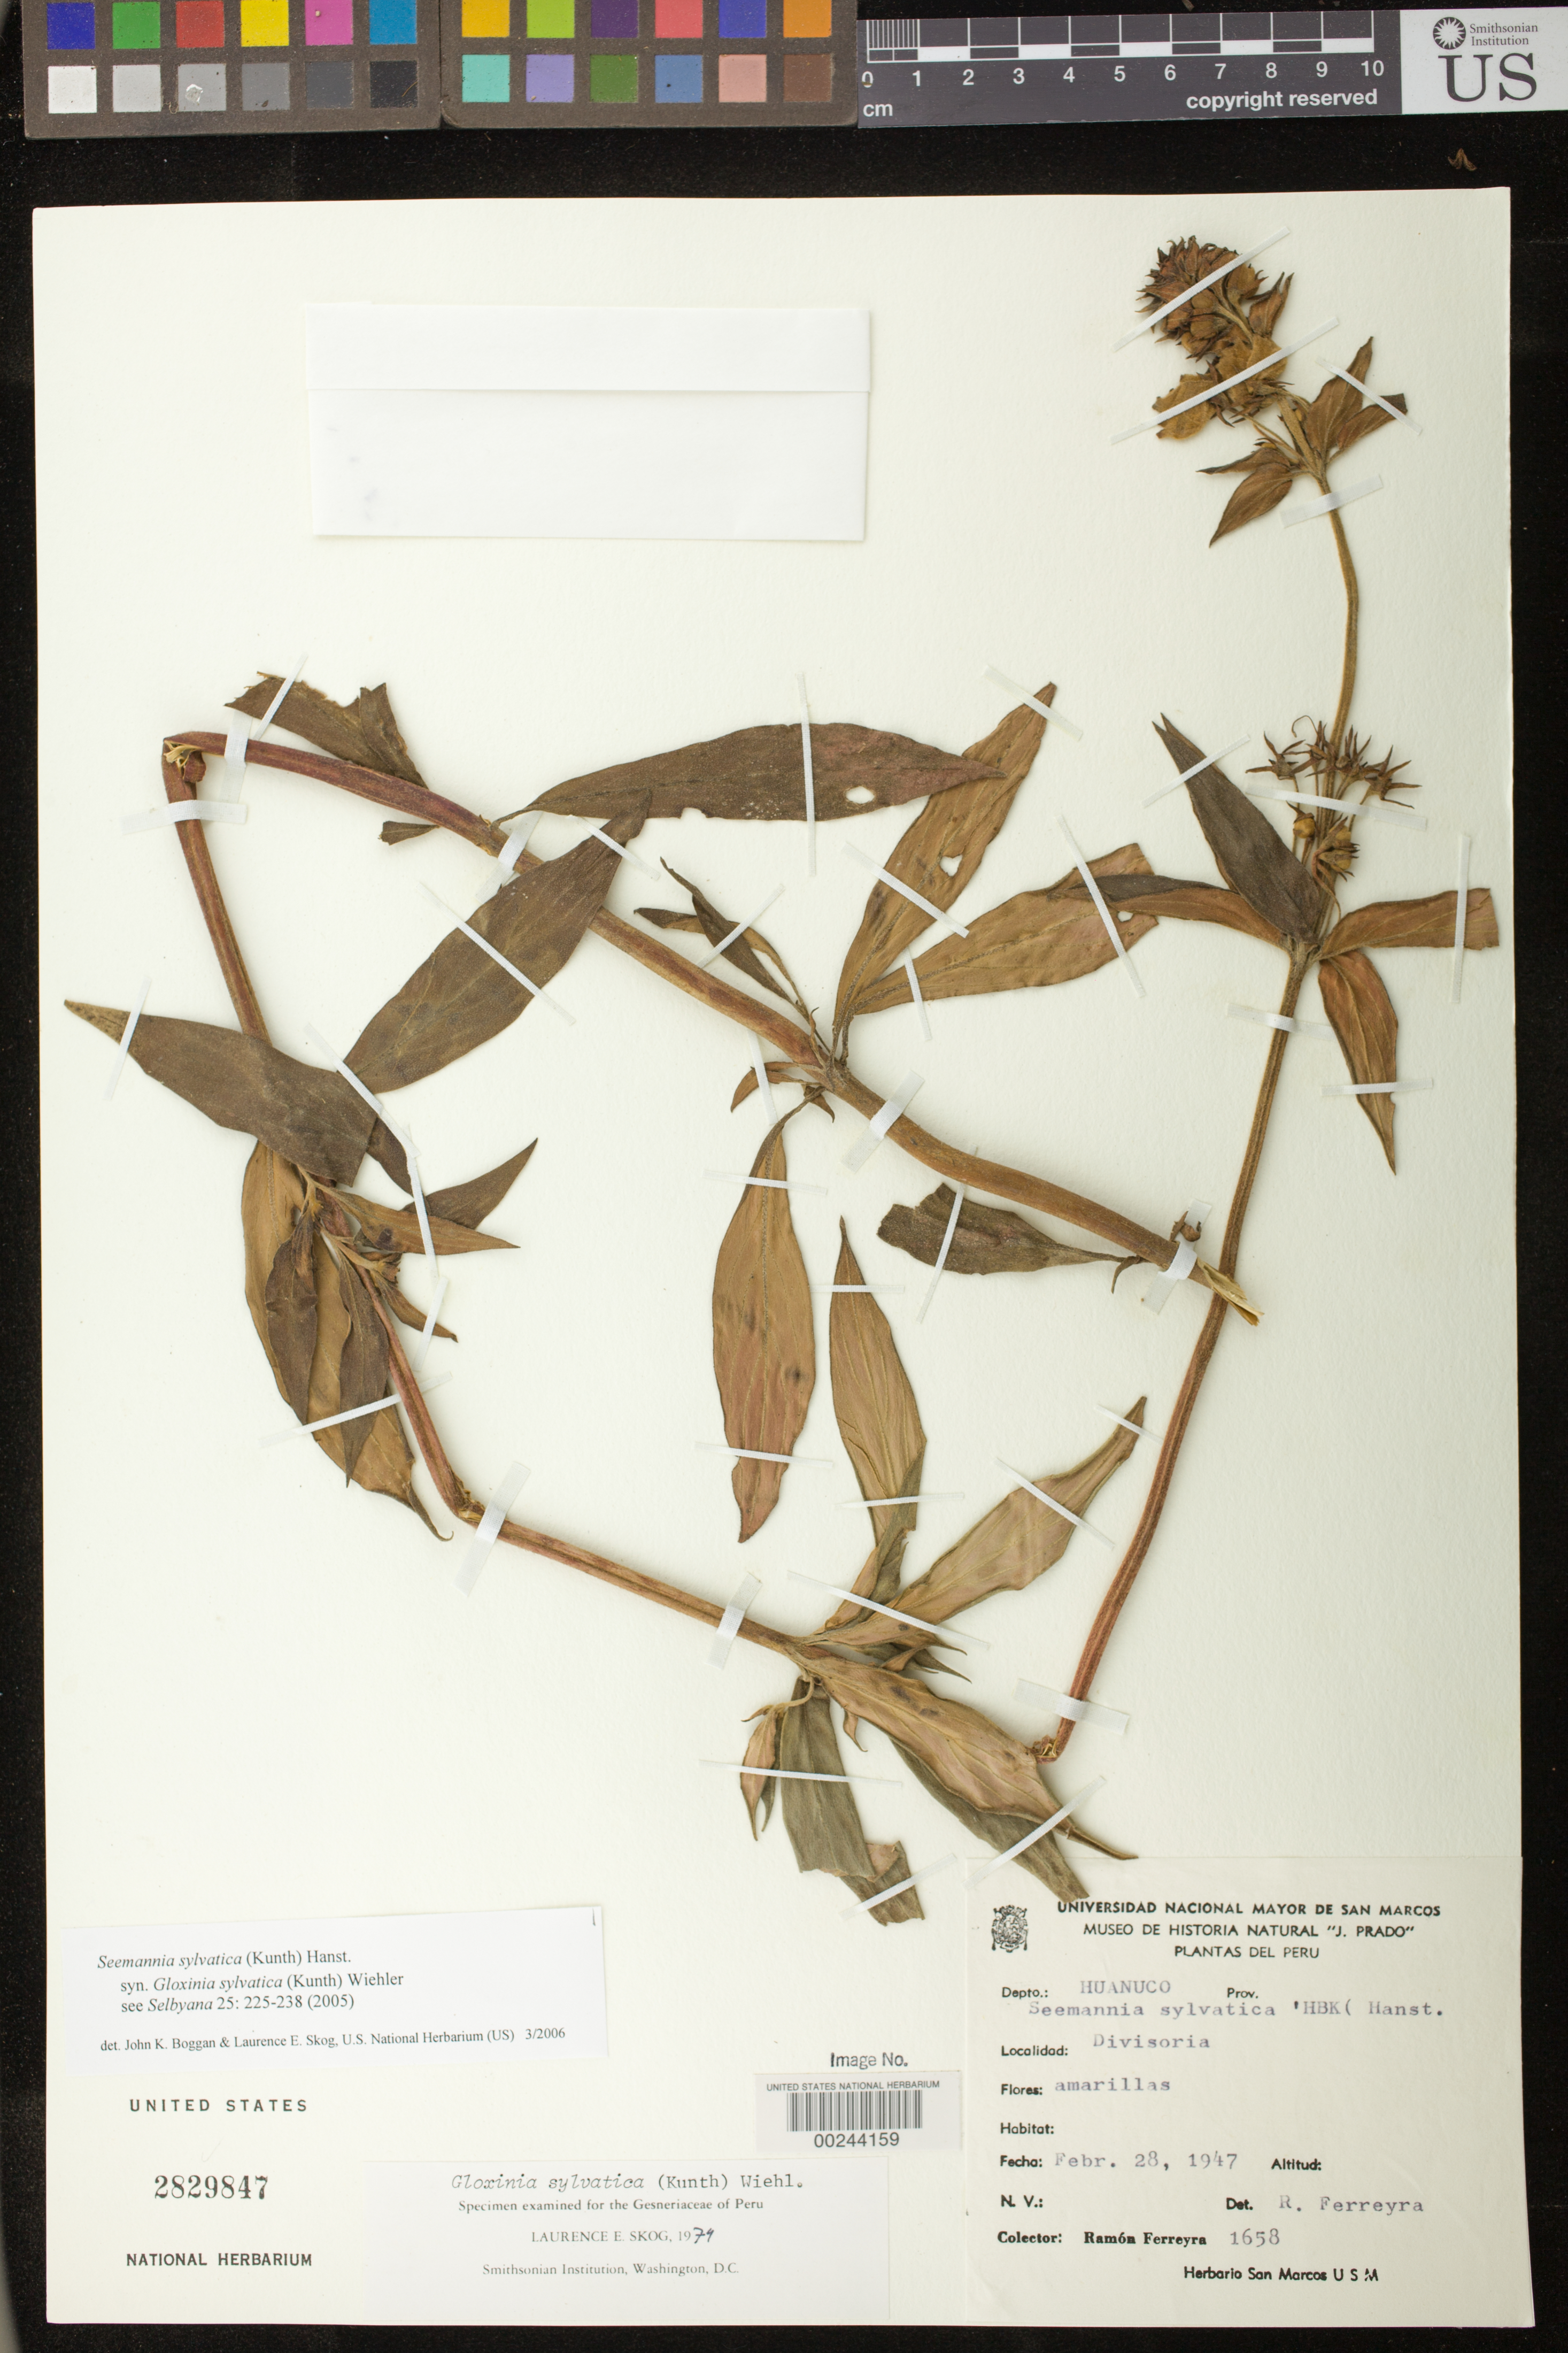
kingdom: Plantae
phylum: Tracheophyta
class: Magnoliopsida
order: Lamiales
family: Gesneriaceae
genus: Seemannia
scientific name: Seemannia sylvatica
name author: (Kunth) Hanst.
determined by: Boggan, J. K.; Skog, L. E.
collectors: R. A. Ferreyra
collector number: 1658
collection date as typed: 28 Feb 1947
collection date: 1947-02-28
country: Peru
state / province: Huánuco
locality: Divisoria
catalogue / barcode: US 2829847